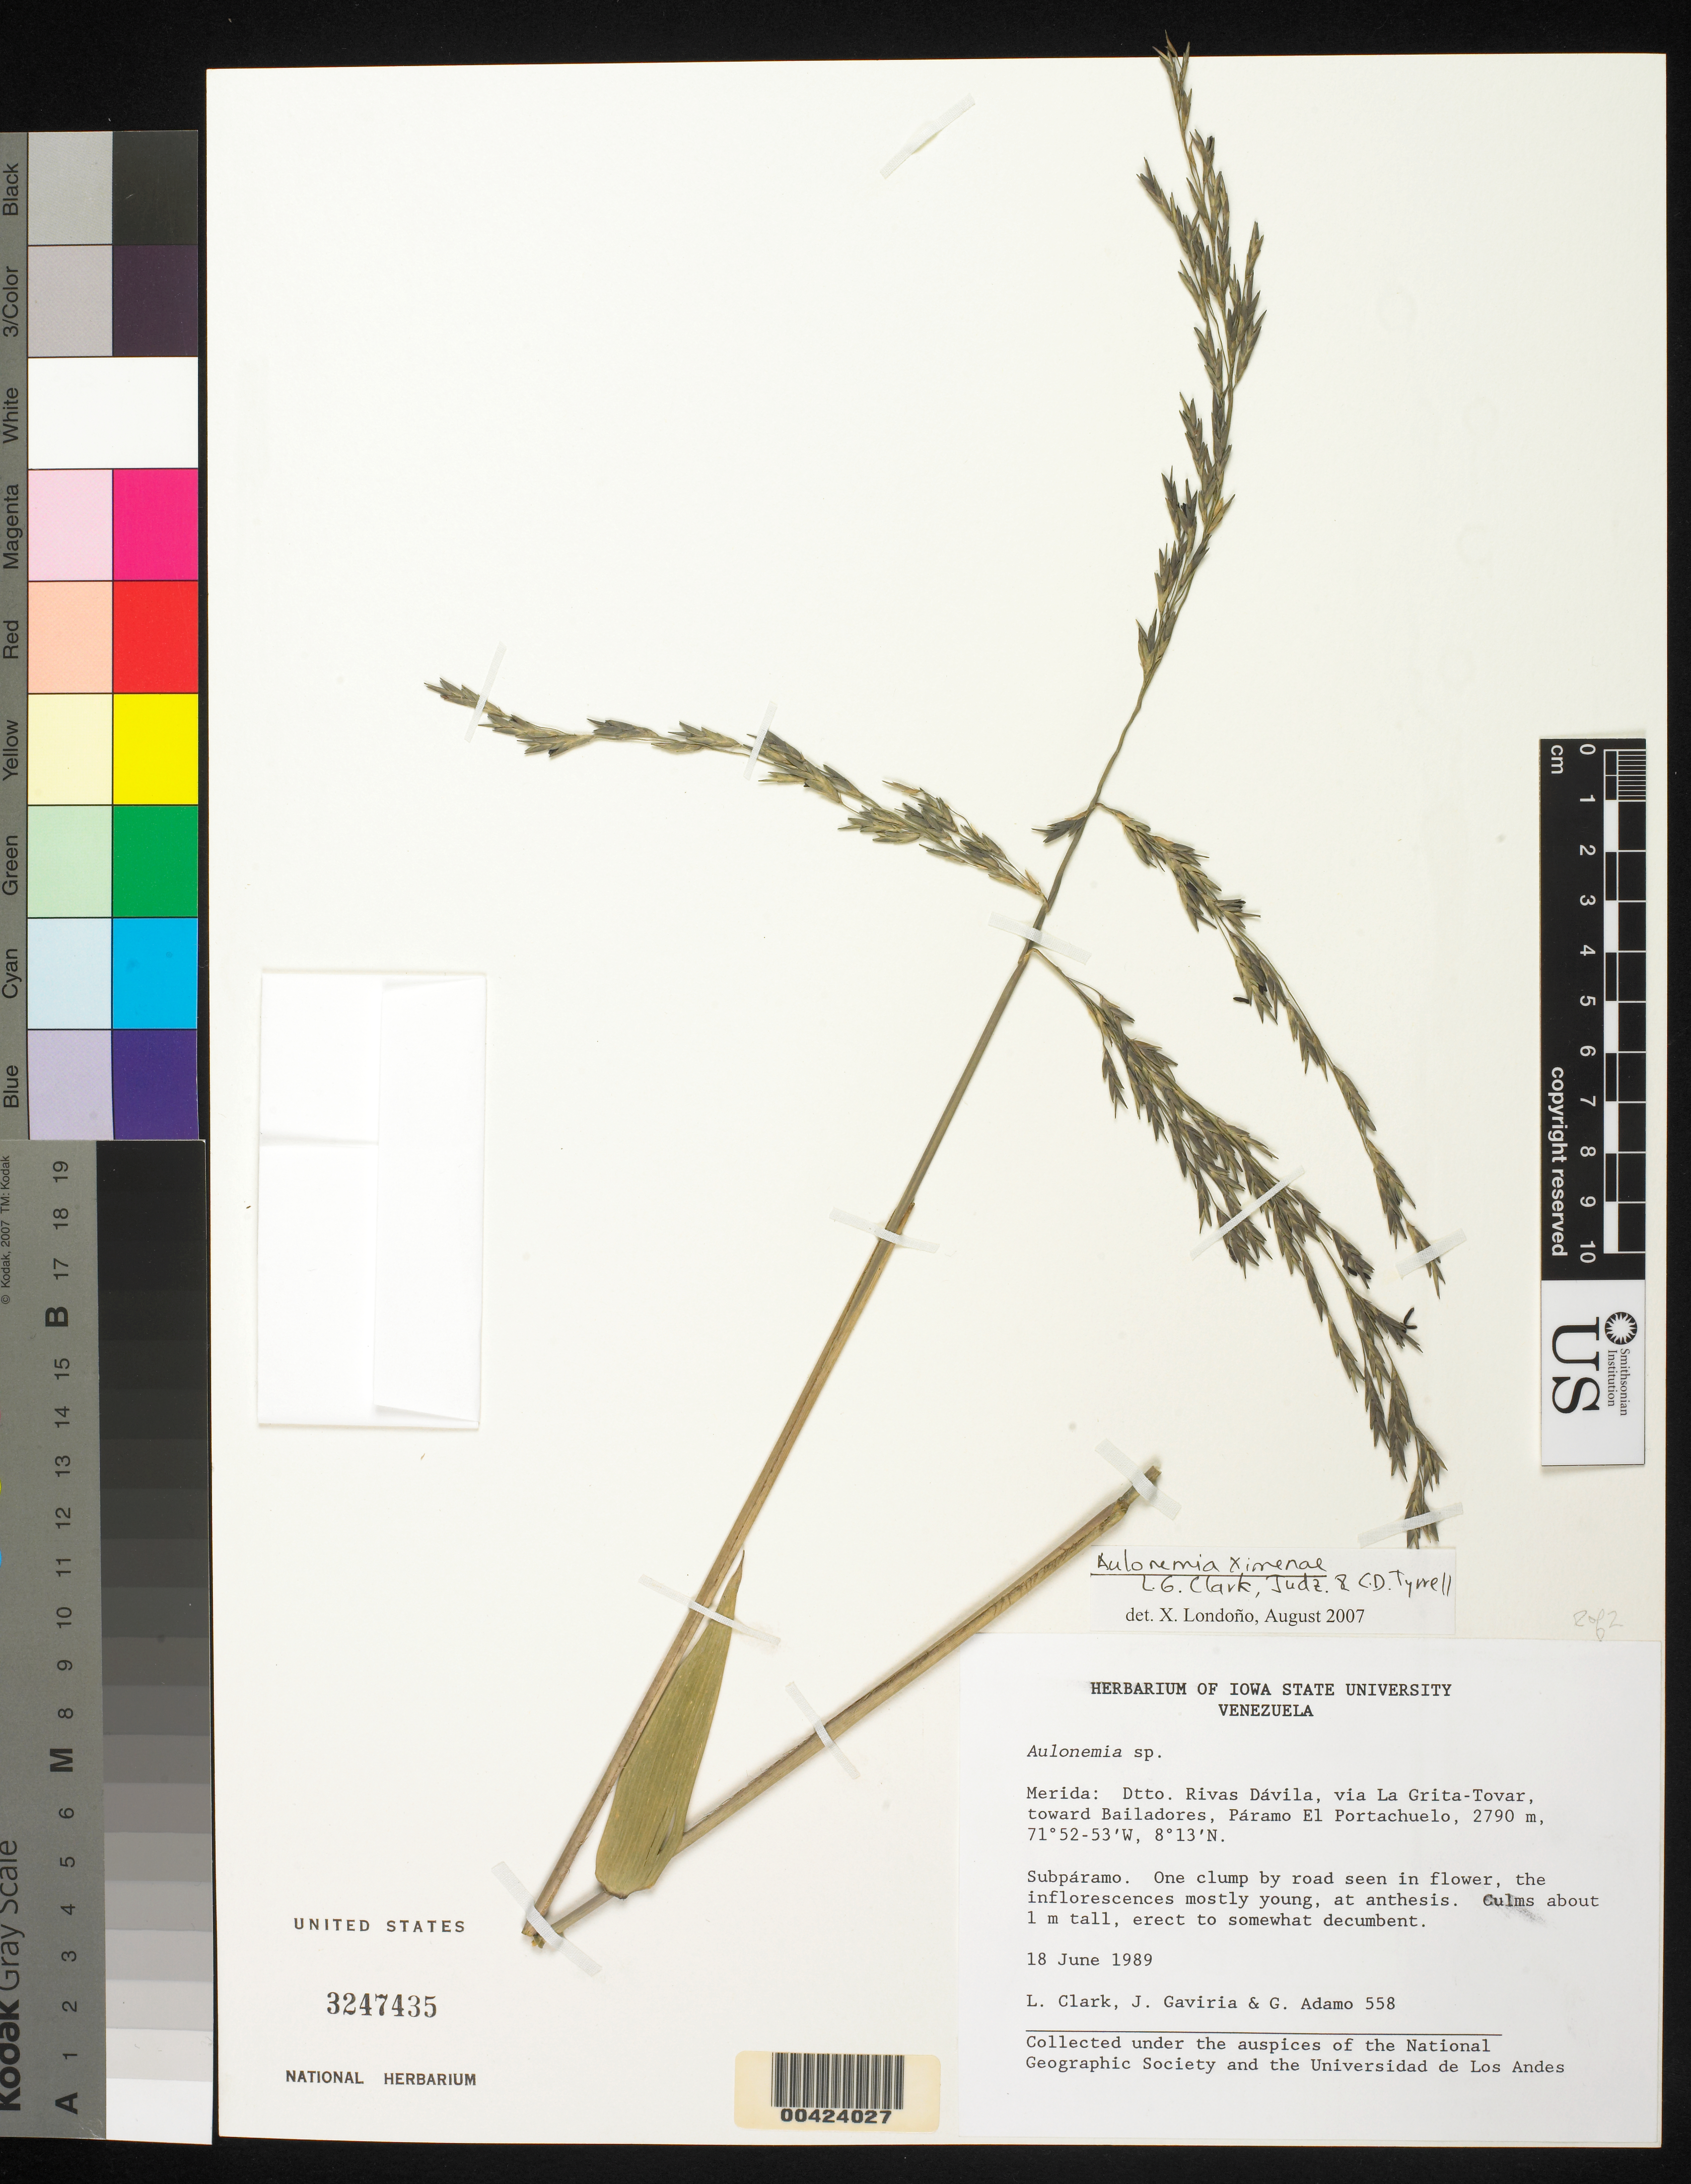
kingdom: Plantae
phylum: Tracheophyta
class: Liliopsida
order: Poales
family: Poaceae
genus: Aulonemia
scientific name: Aulonemia ximenae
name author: L.G. Clark et al.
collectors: L. G. Clark, J. Gaviria & G. Adamo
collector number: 558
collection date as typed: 18 Jun 1989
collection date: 1989-06-18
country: Venezuela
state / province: Tachira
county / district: Rivas Davila Dtto.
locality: Paramo El Portachuelo; via La Grita - Tovar, towards Bailadores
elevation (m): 2790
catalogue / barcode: US 3247435